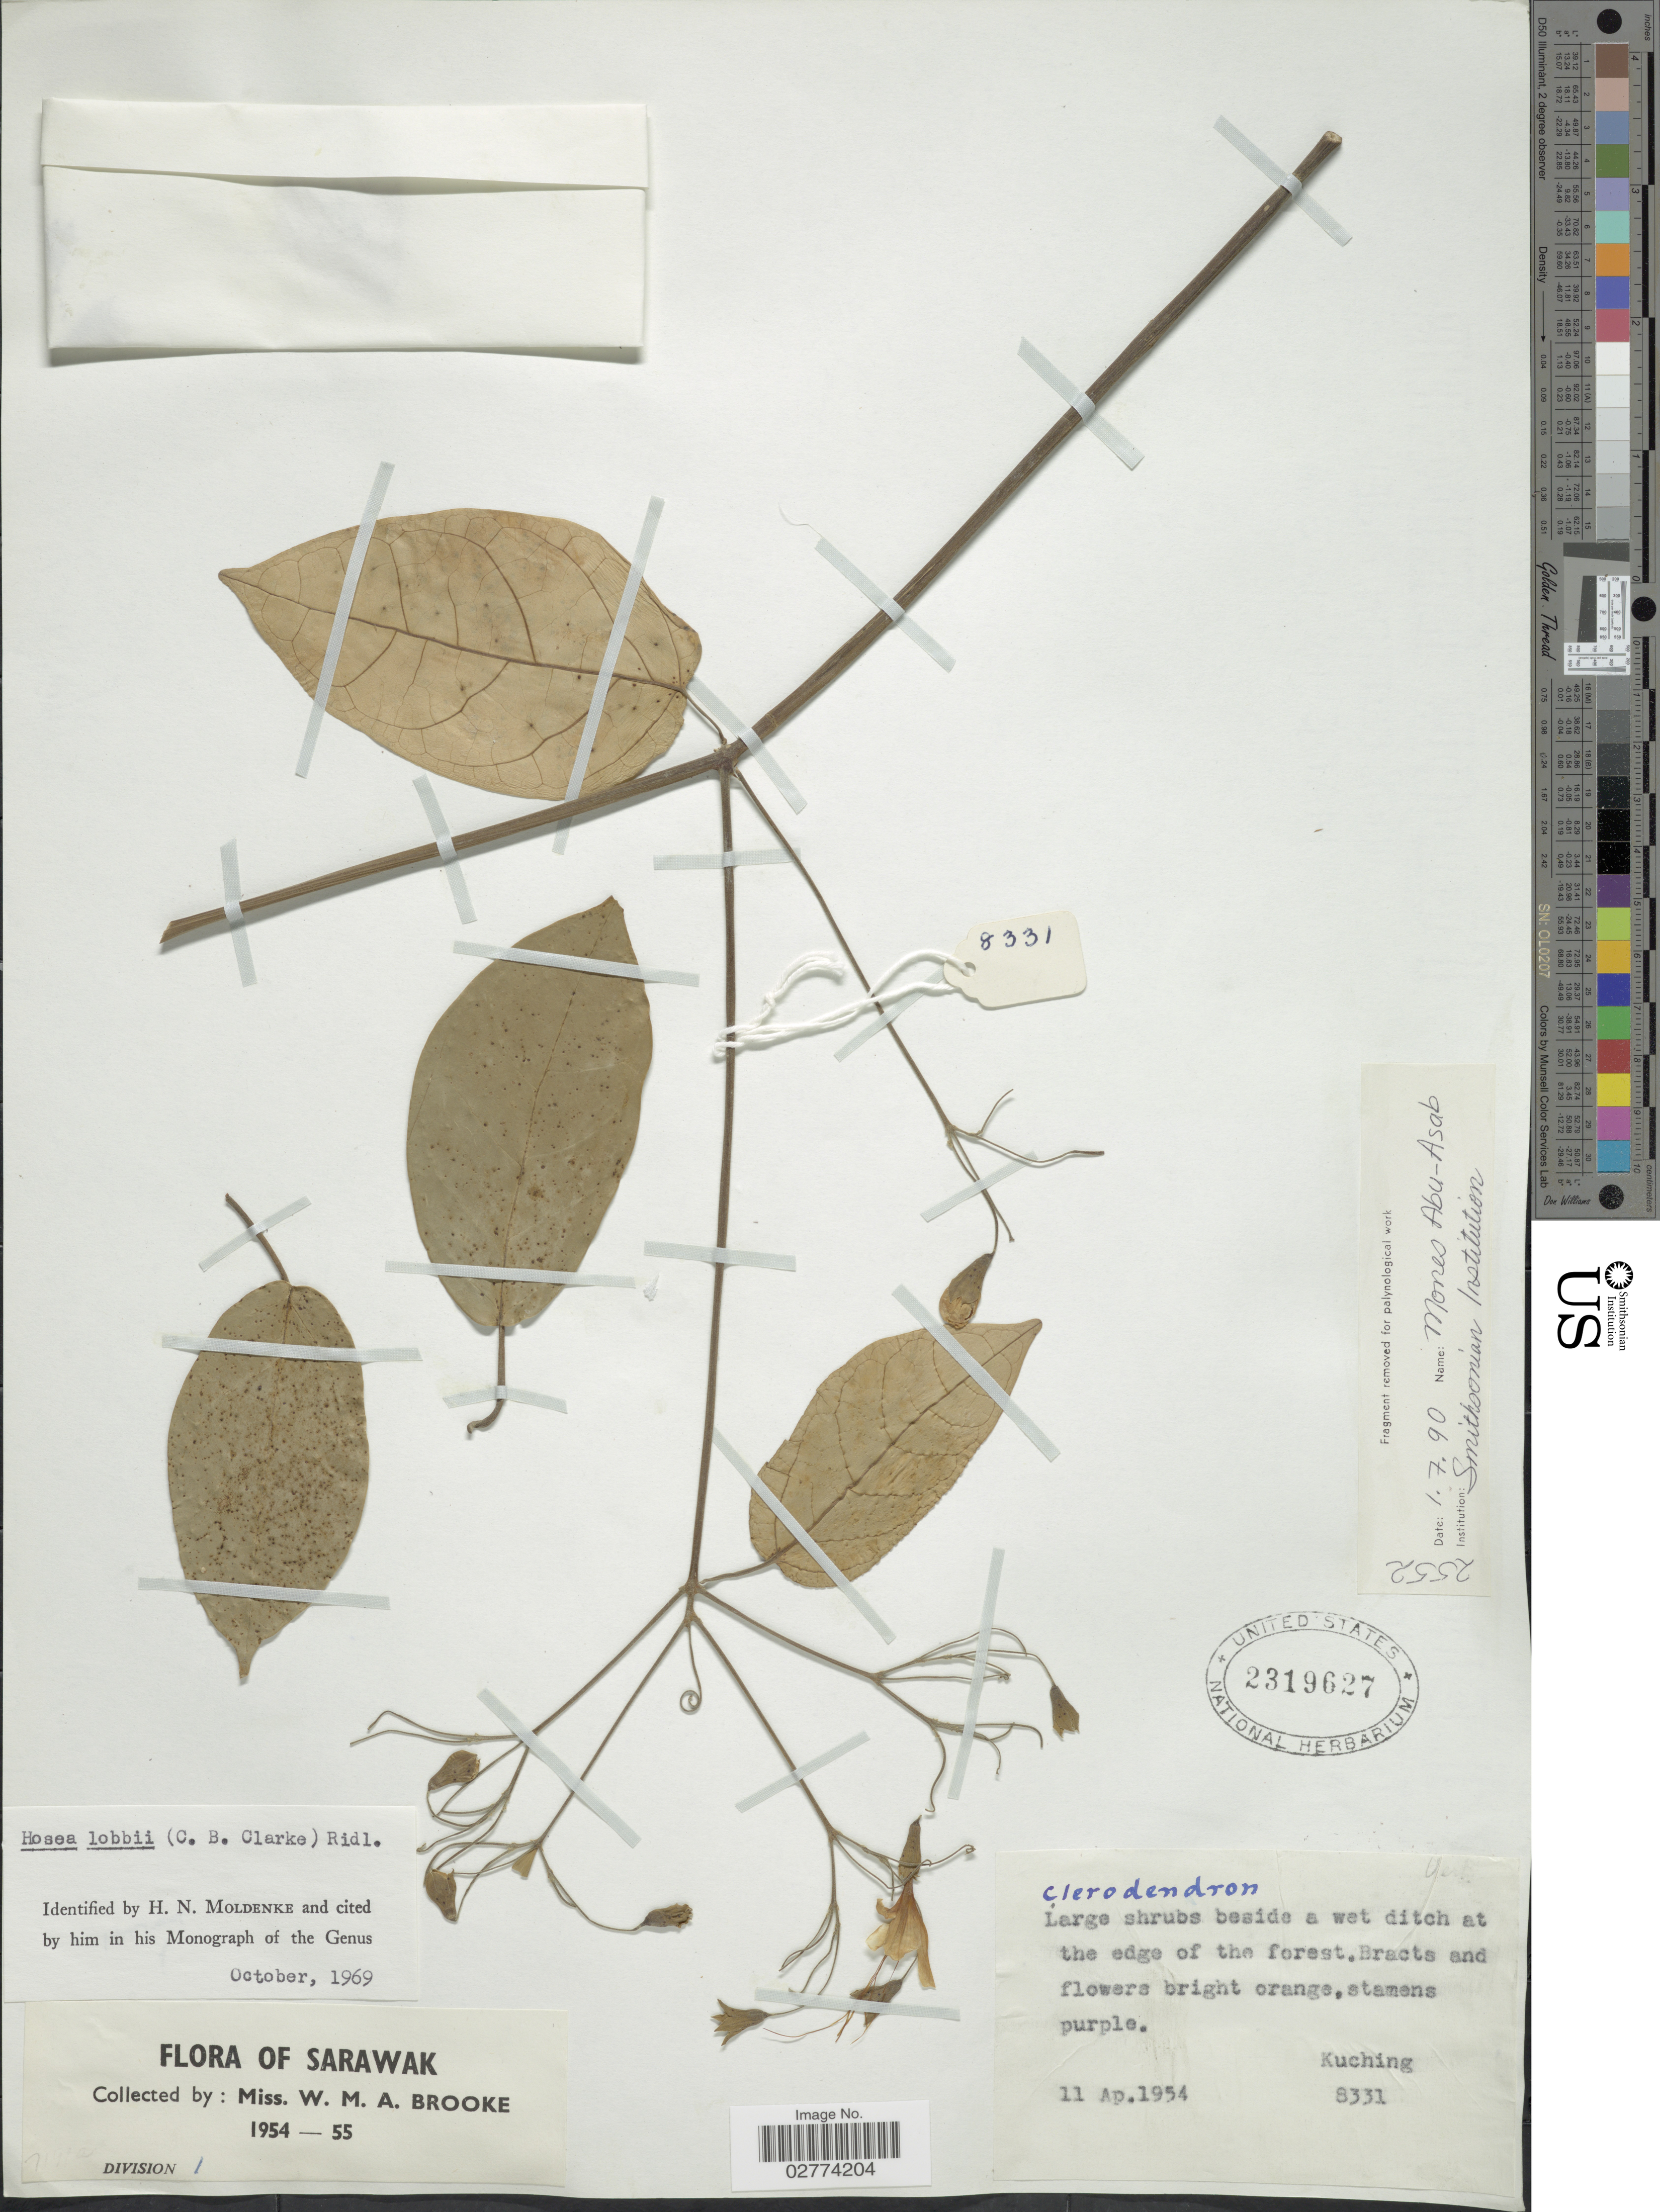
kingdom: Plantae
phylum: Tracheophyta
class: Magnoliopsida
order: Lamiales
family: Lamiaceae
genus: Hosea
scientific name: Hosea lobbii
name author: (C.B. Clarke) Ridl.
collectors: W. Brooke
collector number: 8331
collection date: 1954-04-11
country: Malaysia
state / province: Sarawak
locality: Kuching.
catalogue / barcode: US 2319627